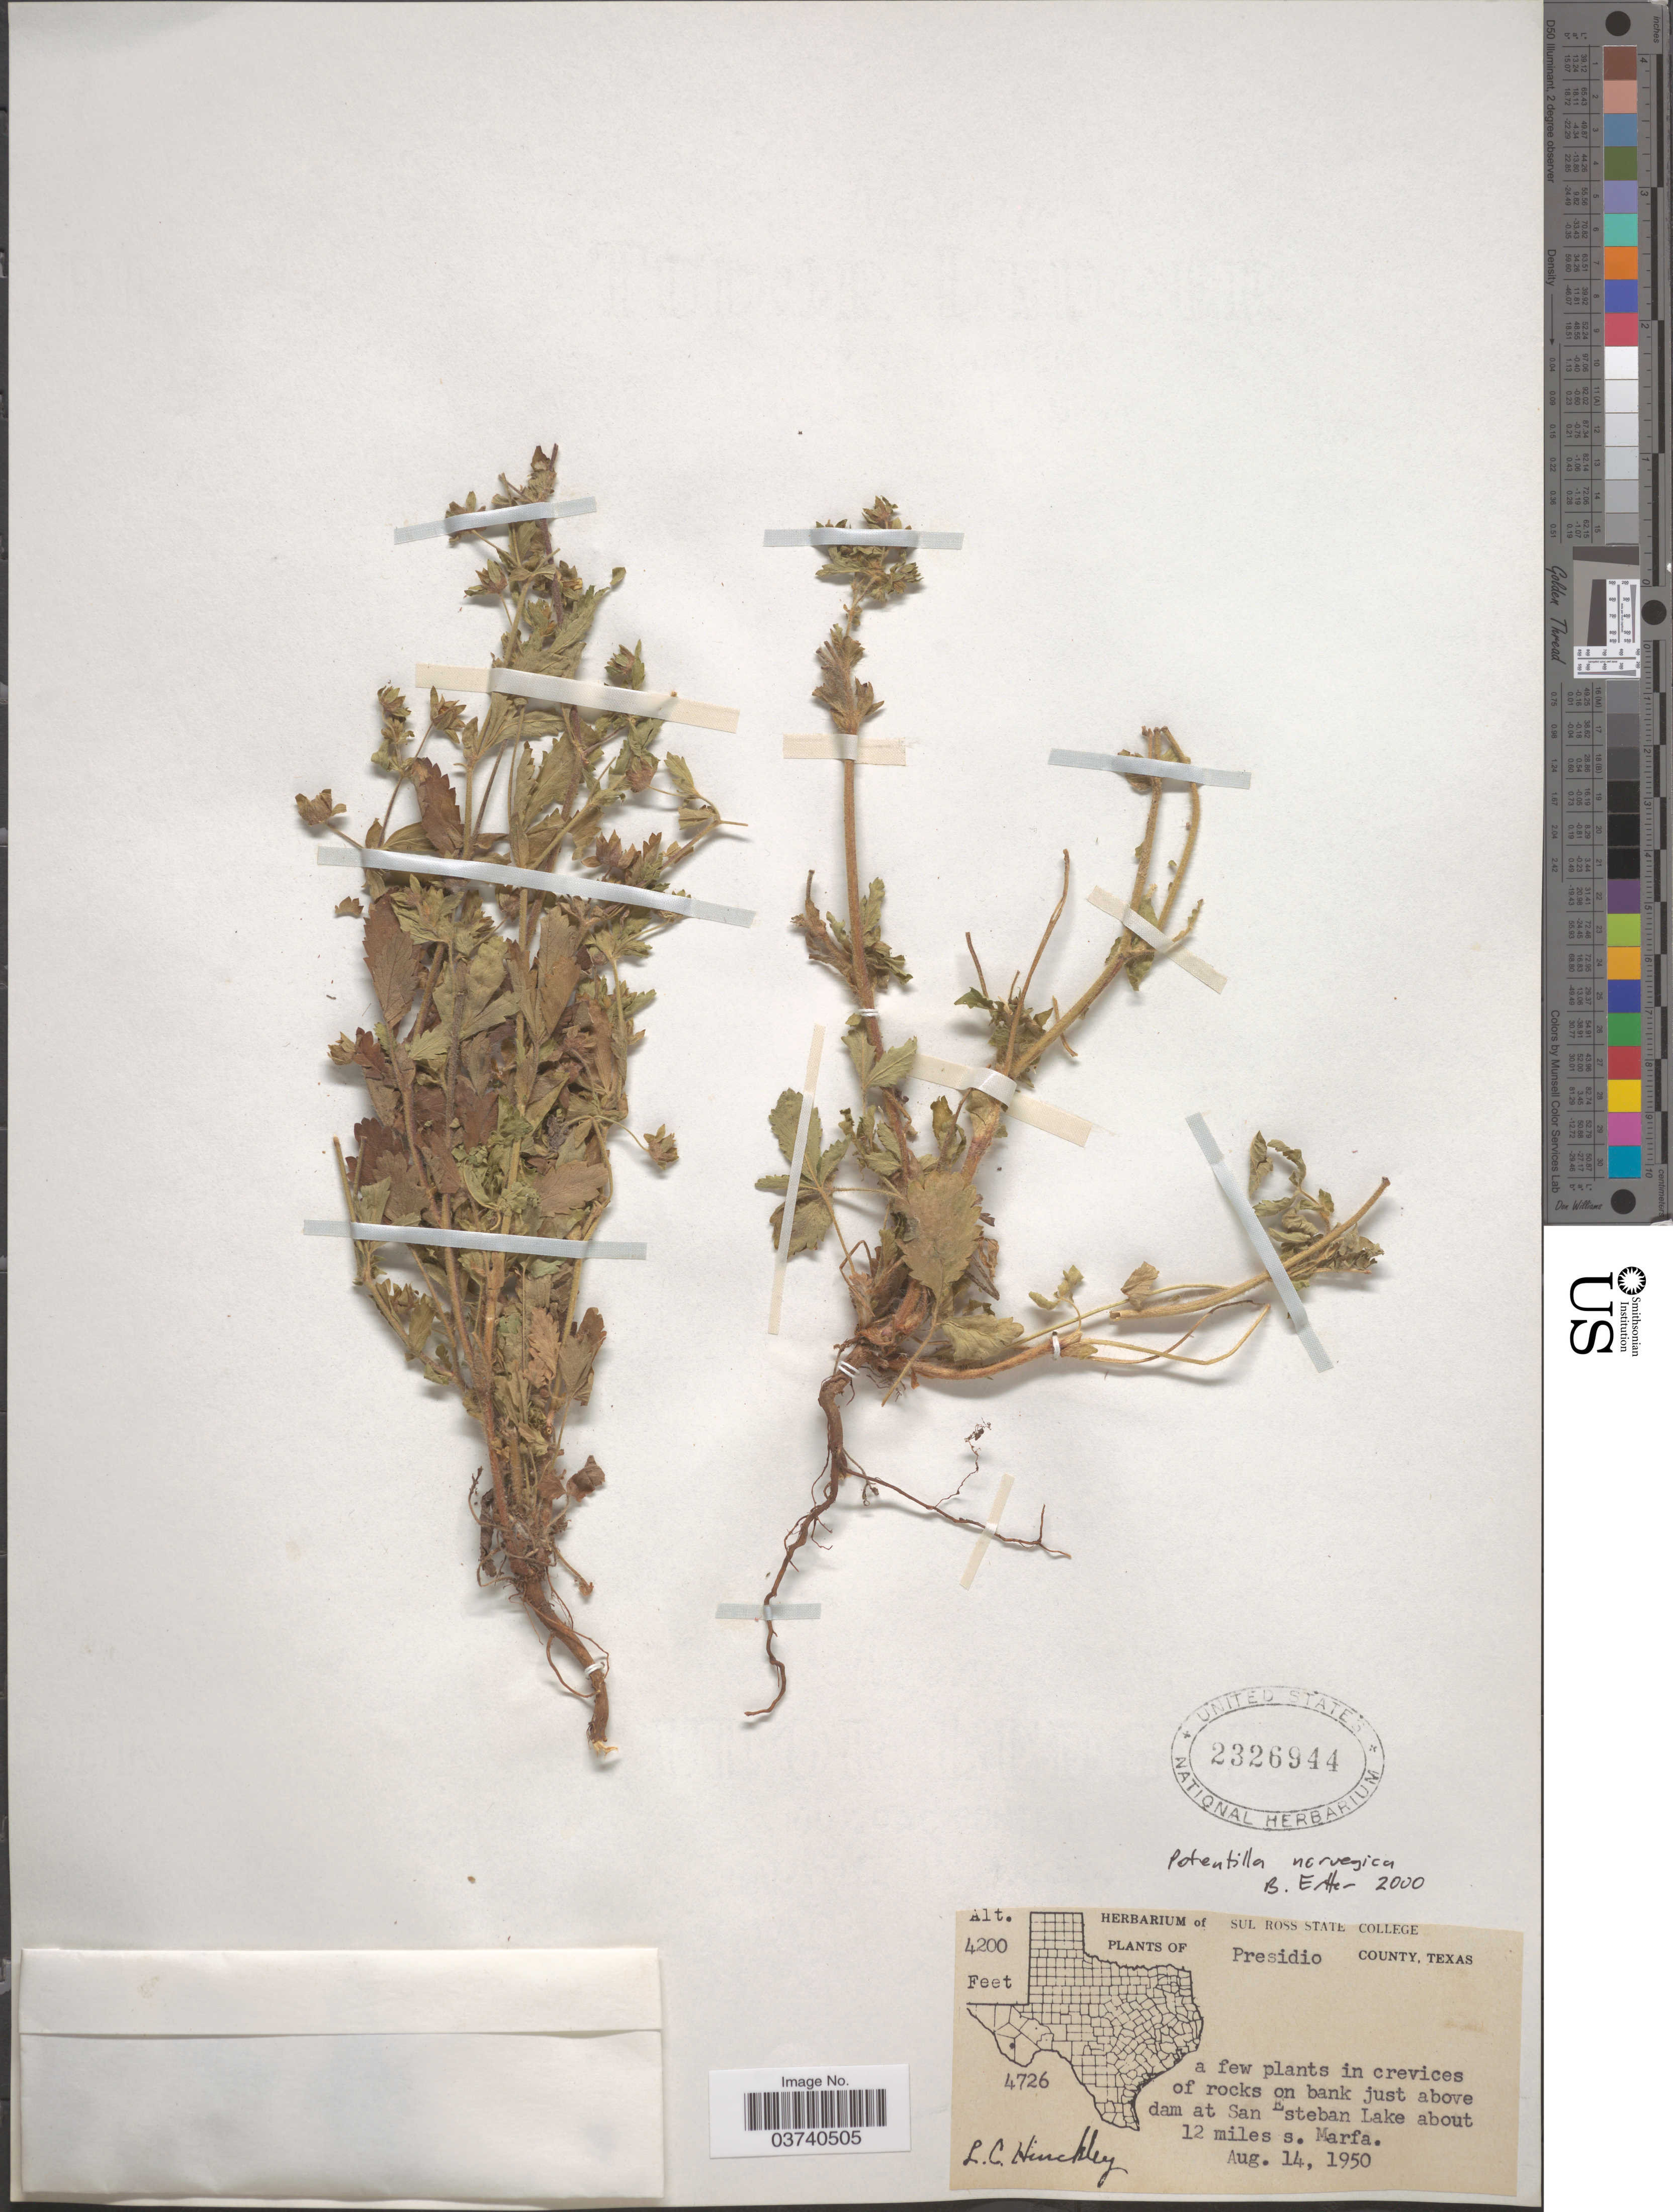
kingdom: Plantae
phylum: Tracheophyta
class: Magnoliopsida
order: Rosales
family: Rosaceae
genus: Potentilla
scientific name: Potentilla norvegica subsp. monspeliensis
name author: (L.) Asch. & Graebn.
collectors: L. Hinckley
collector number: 4726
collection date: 1950-08-14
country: United States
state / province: Texas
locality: Presidio County. Just above dam at San Esteban Lake about 12 miles s. Marfa.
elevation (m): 1280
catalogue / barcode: US 2326944